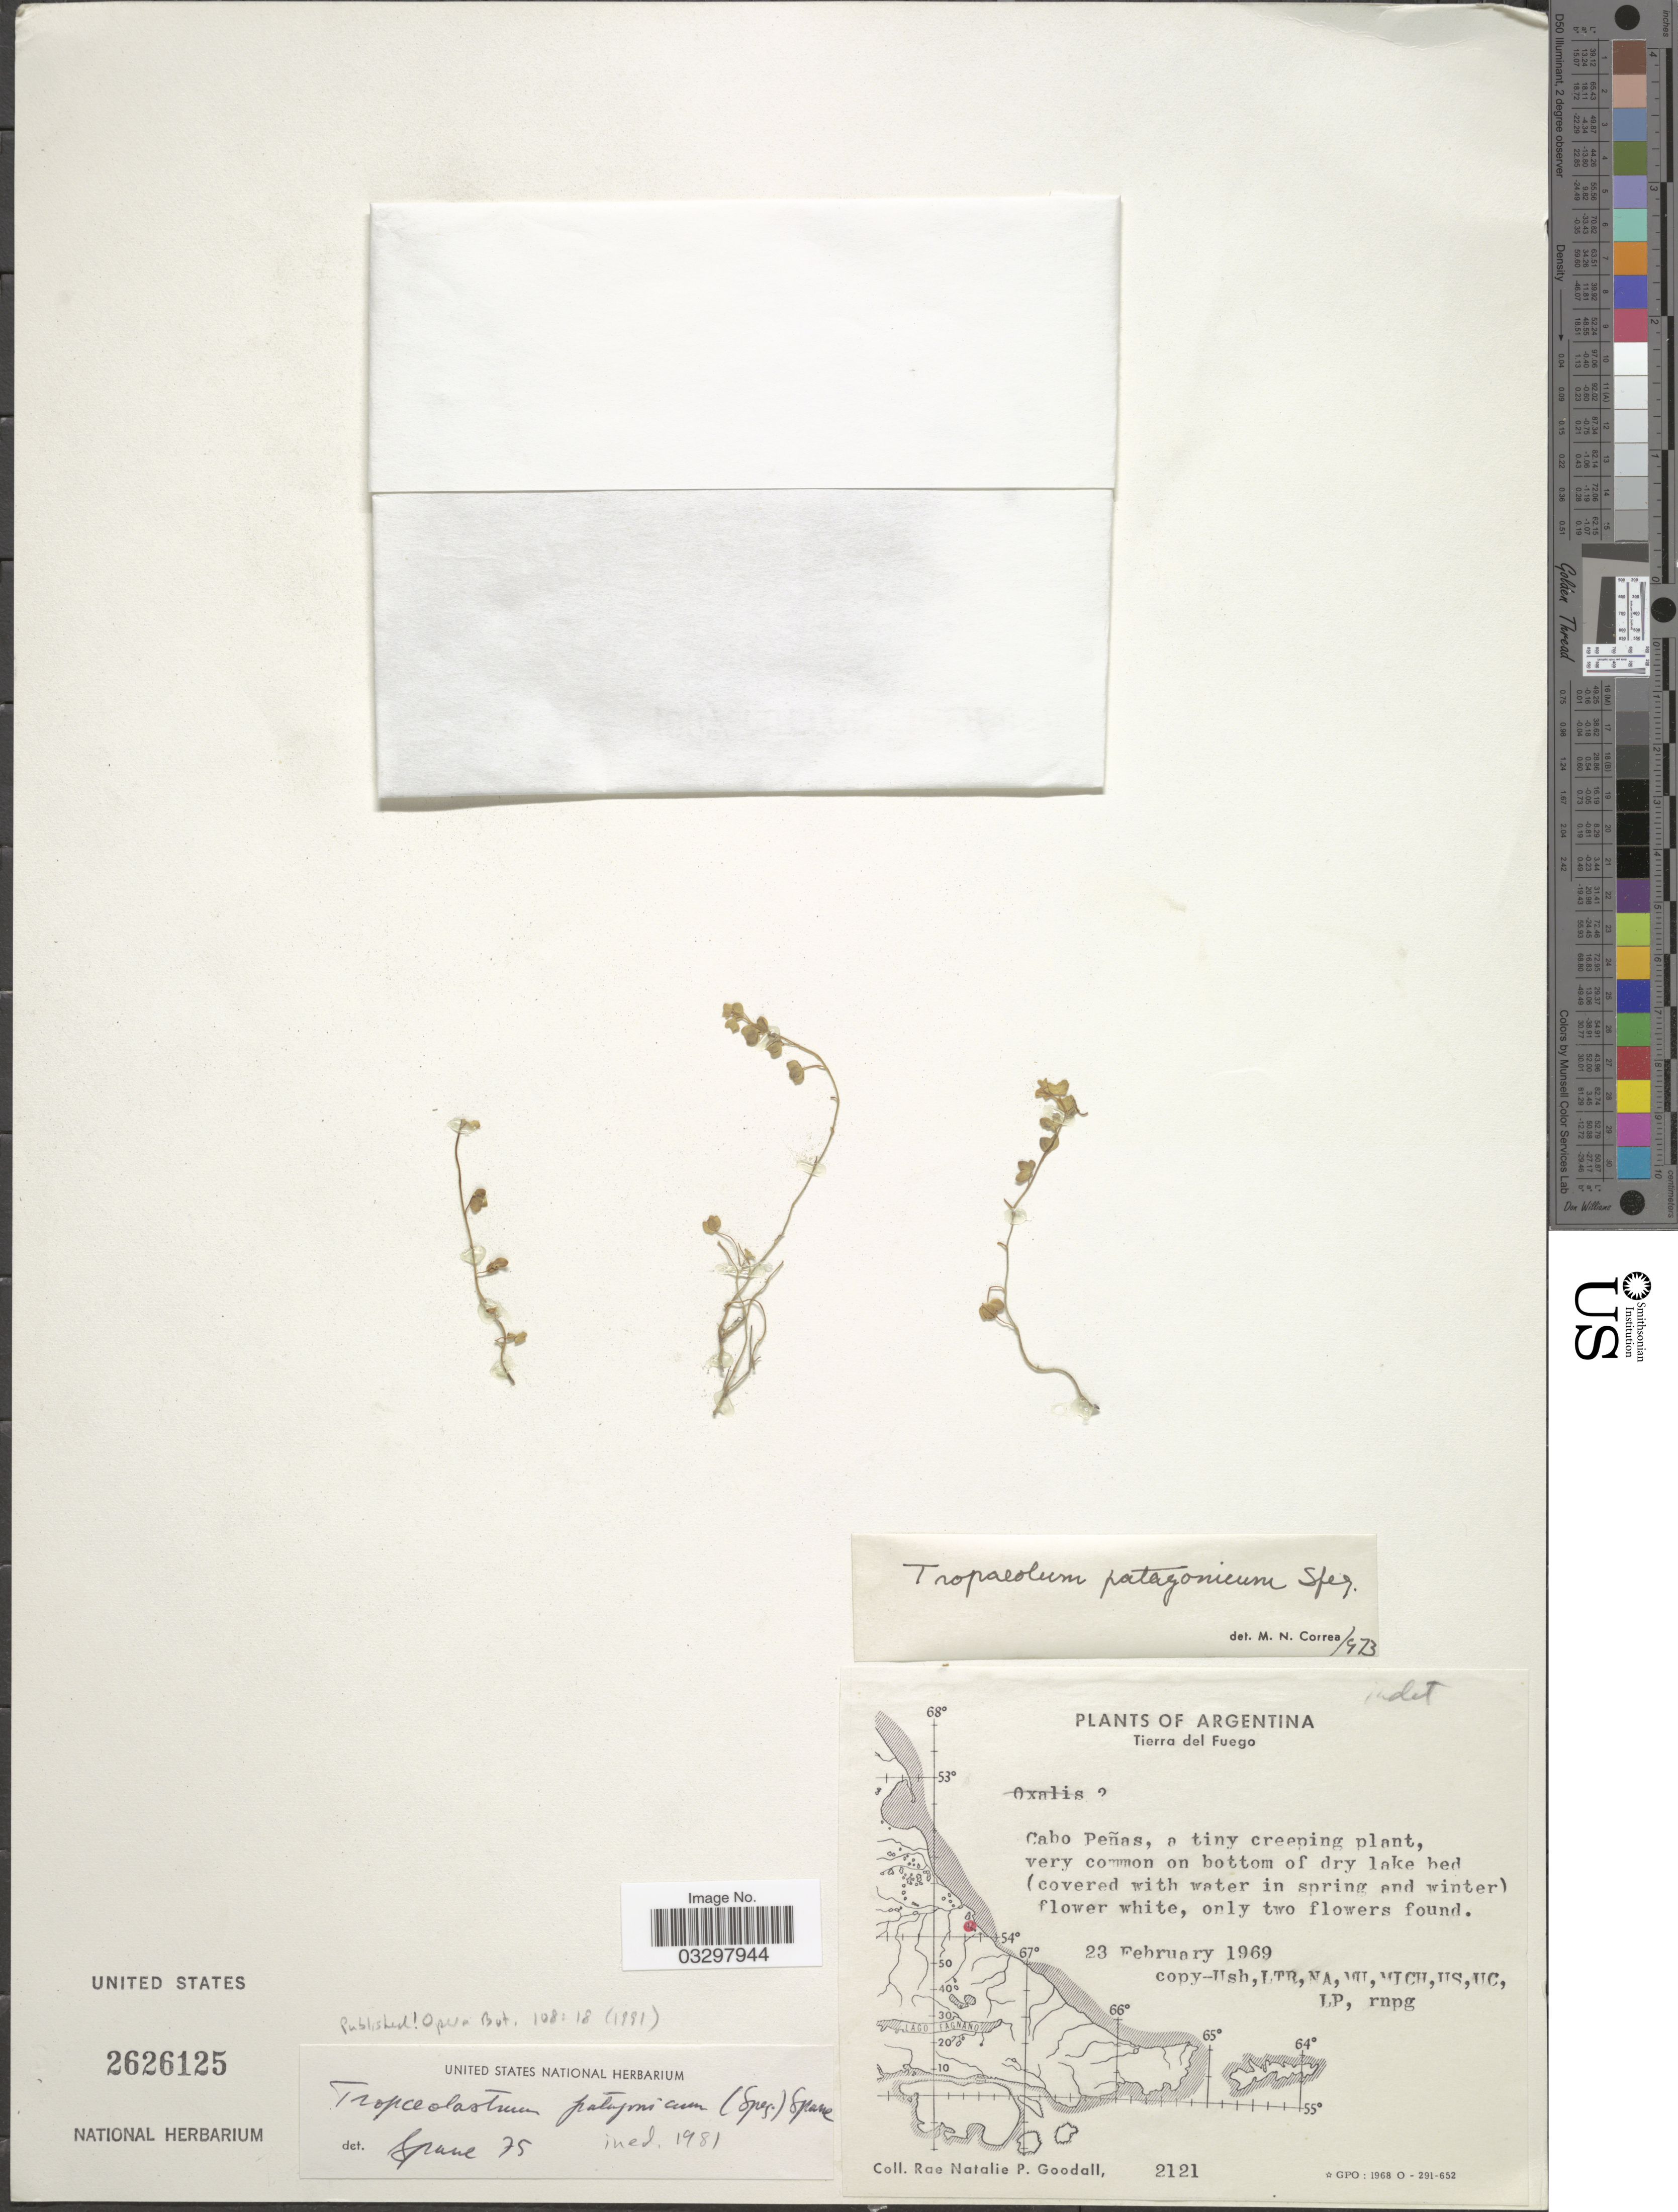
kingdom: Plantae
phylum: Tracheophyta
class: Magnoliopsida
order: Brassicales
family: Tropaeolaceae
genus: Tropaeolum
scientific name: Tropaeolum patagonicum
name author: Speg.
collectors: R. Goodall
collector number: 2121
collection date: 1969-02-23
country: Argentina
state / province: Tierra del Fuego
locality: Cabo Peñas.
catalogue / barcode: US 2626125